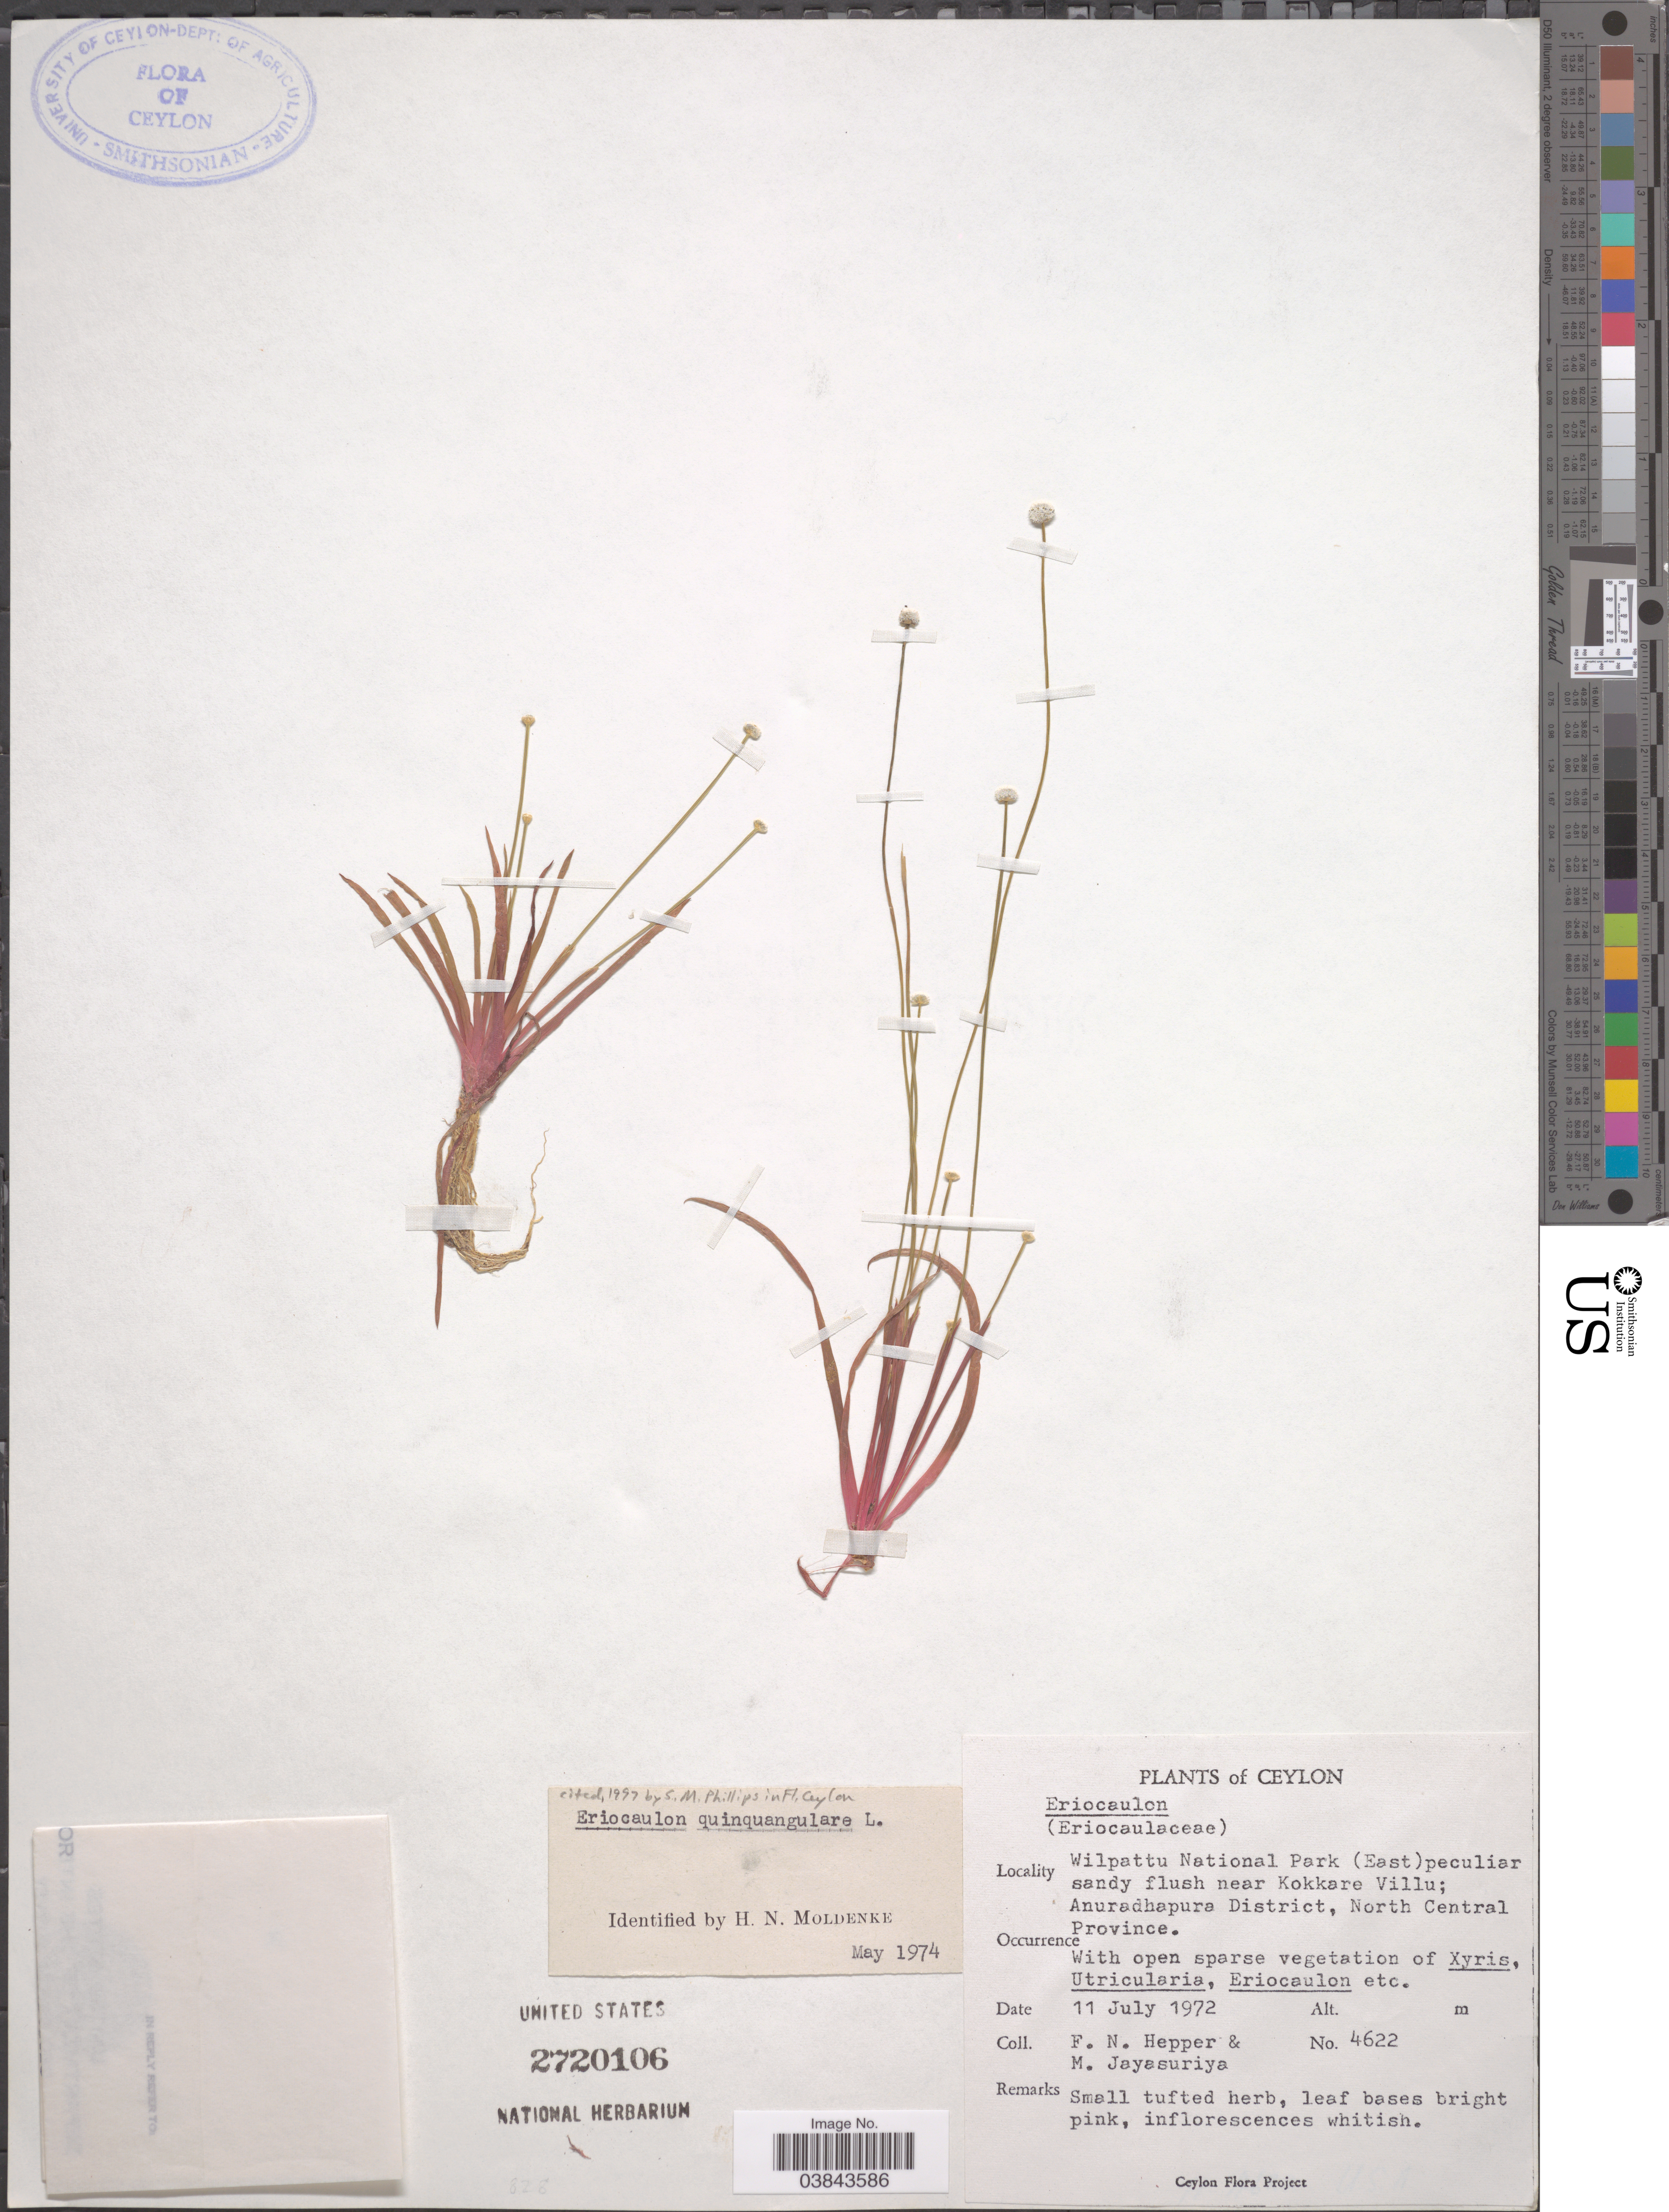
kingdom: Plantae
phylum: Tracheophyta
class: Liliopsida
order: Poales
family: Eriocaulaceae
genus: Eriocaulon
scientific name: Eriocaulon quinquangulare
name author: L.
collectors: F. Hepper & M. Jayasuriya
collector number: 4622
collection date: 1972-07-11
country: Sri Lanka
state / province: North Central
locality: Ceylon. Wilpattu National Park (East)peculiar sandy flush near Kokkare Villu; Anuradhapura District.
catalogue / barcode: US 2720106